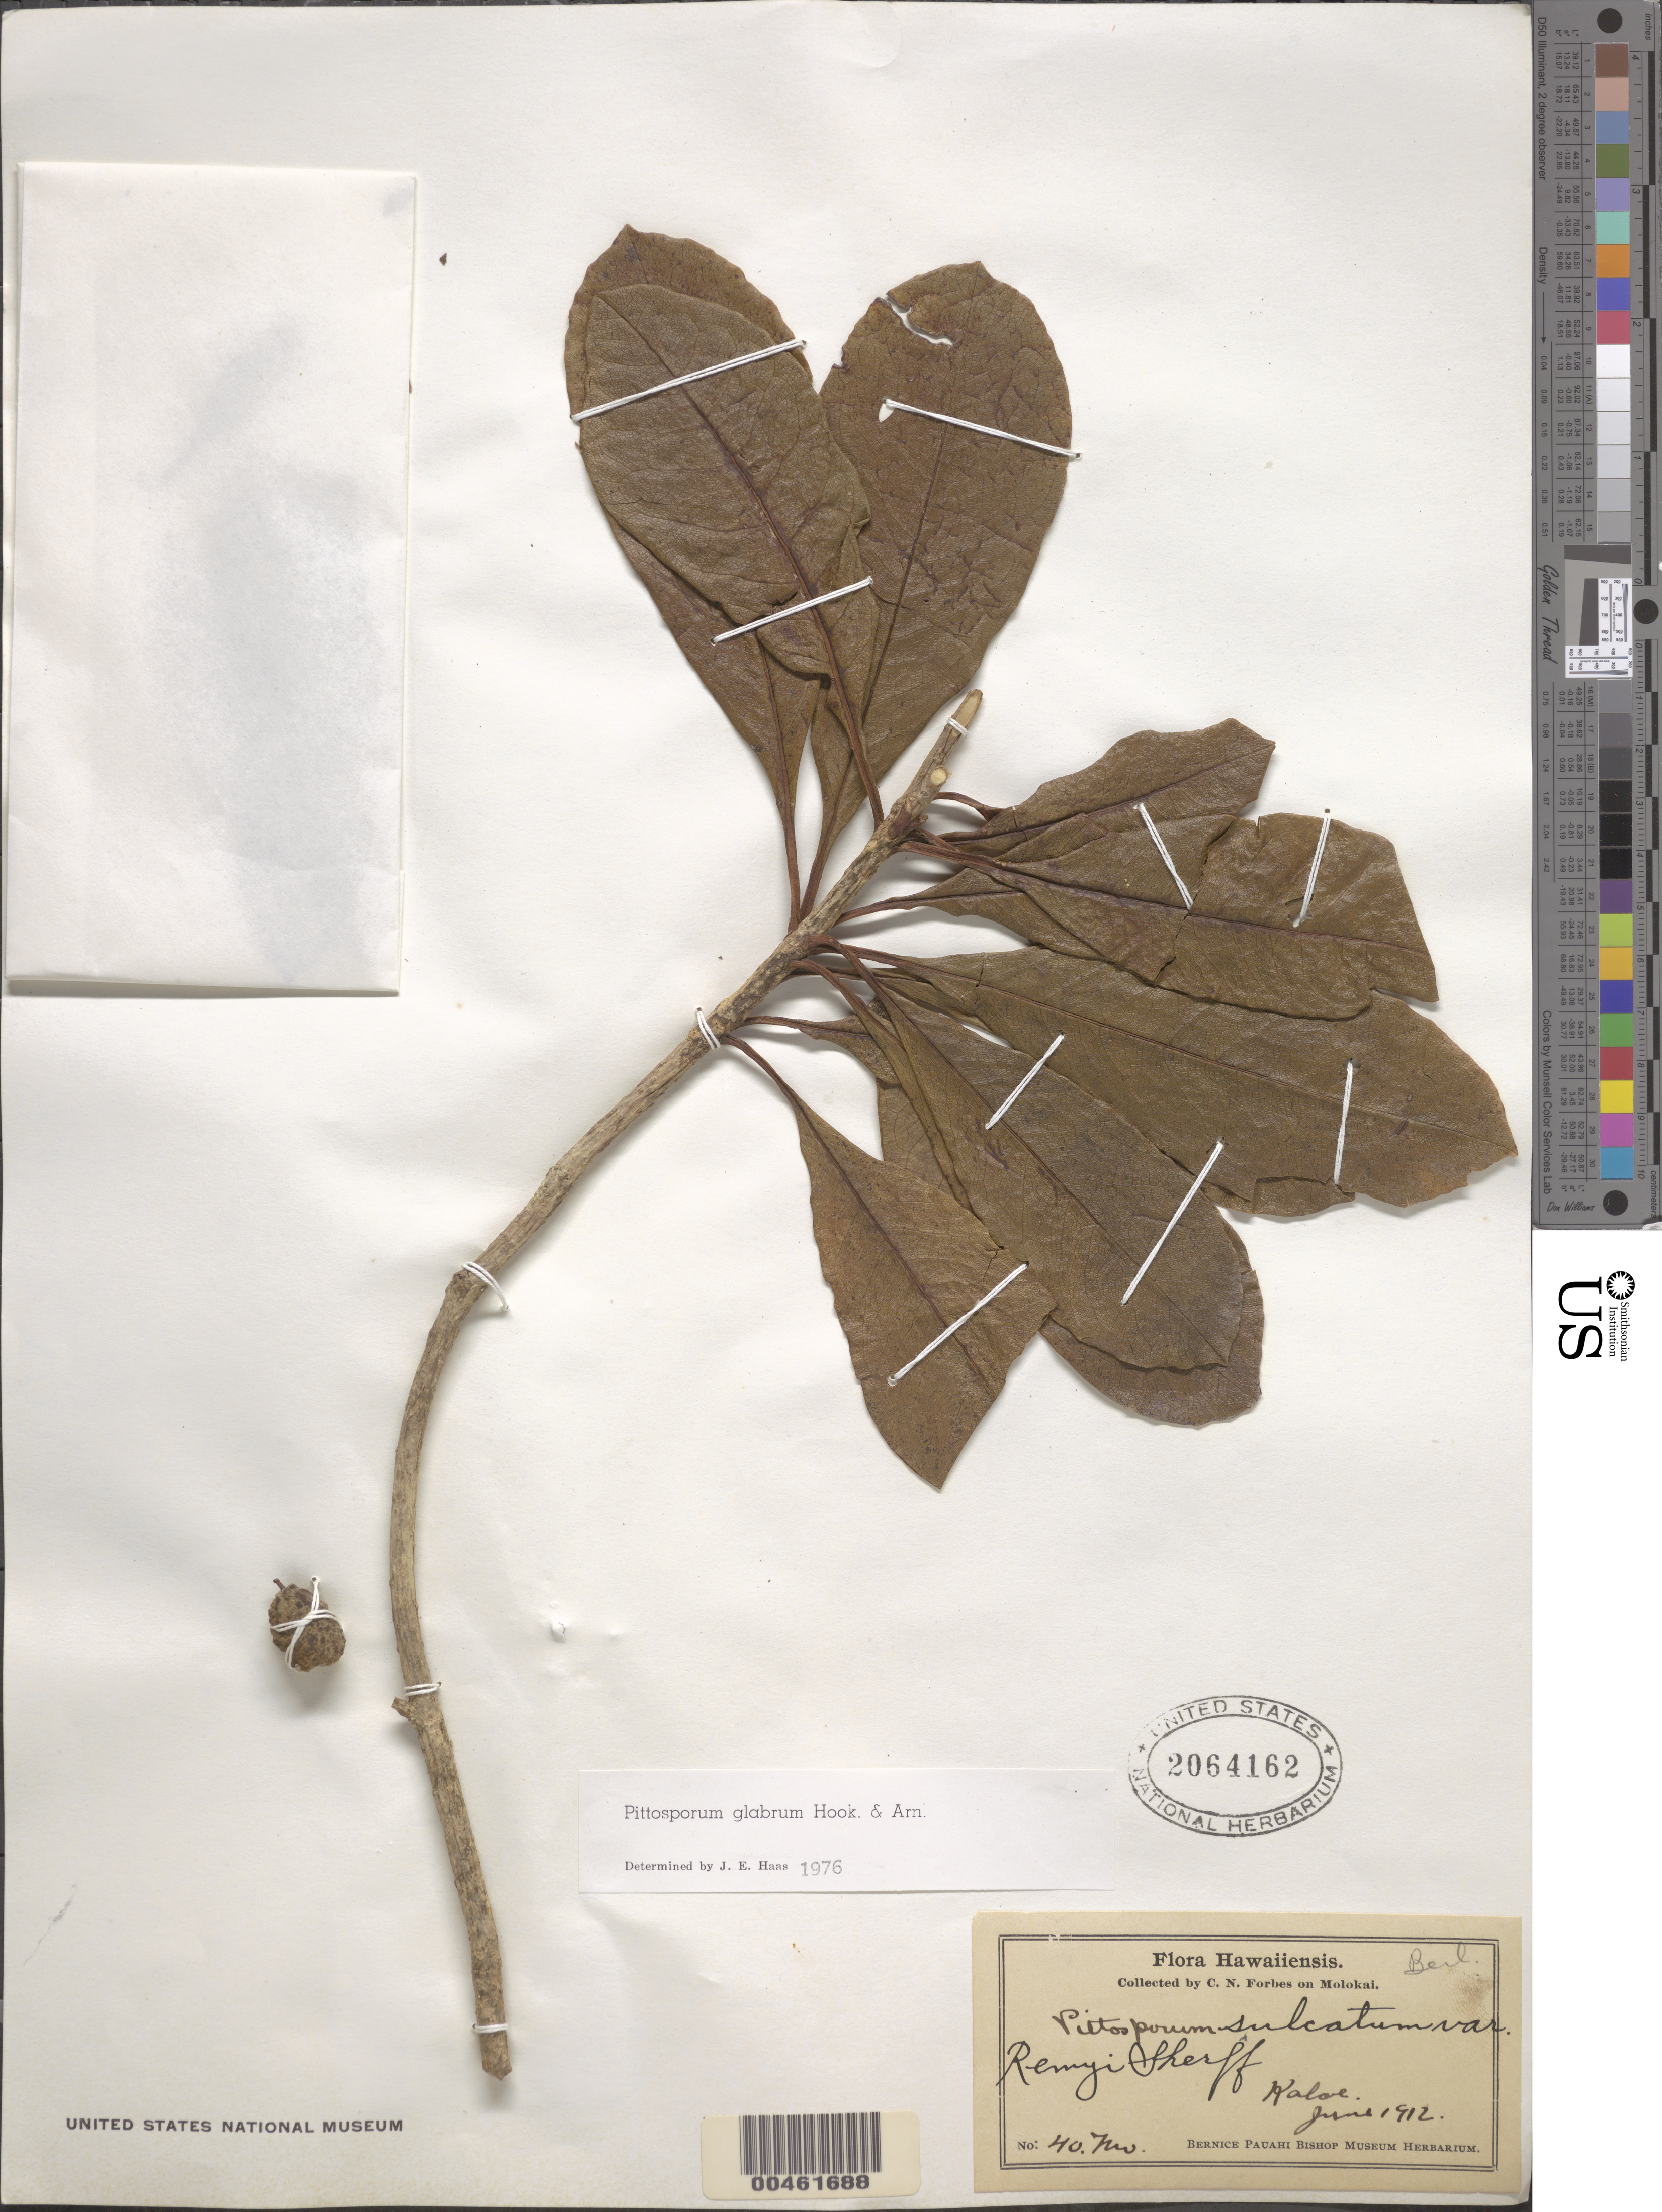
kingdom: Plantae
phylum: Tracheophyta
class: Magnoliopsida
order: Apiales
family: Pittosporaceae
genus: Pittosporum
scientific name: Pittosporum glabrum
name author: Hook. & Arn.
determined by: Haas, J. E.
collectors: C. N. Forbes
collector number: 40.Mo.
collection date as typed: Jun 1912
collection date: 1912-06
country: United States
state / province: Hawaii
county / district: Maui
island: Moloka'i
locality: Kalae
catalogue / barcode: US 2064162